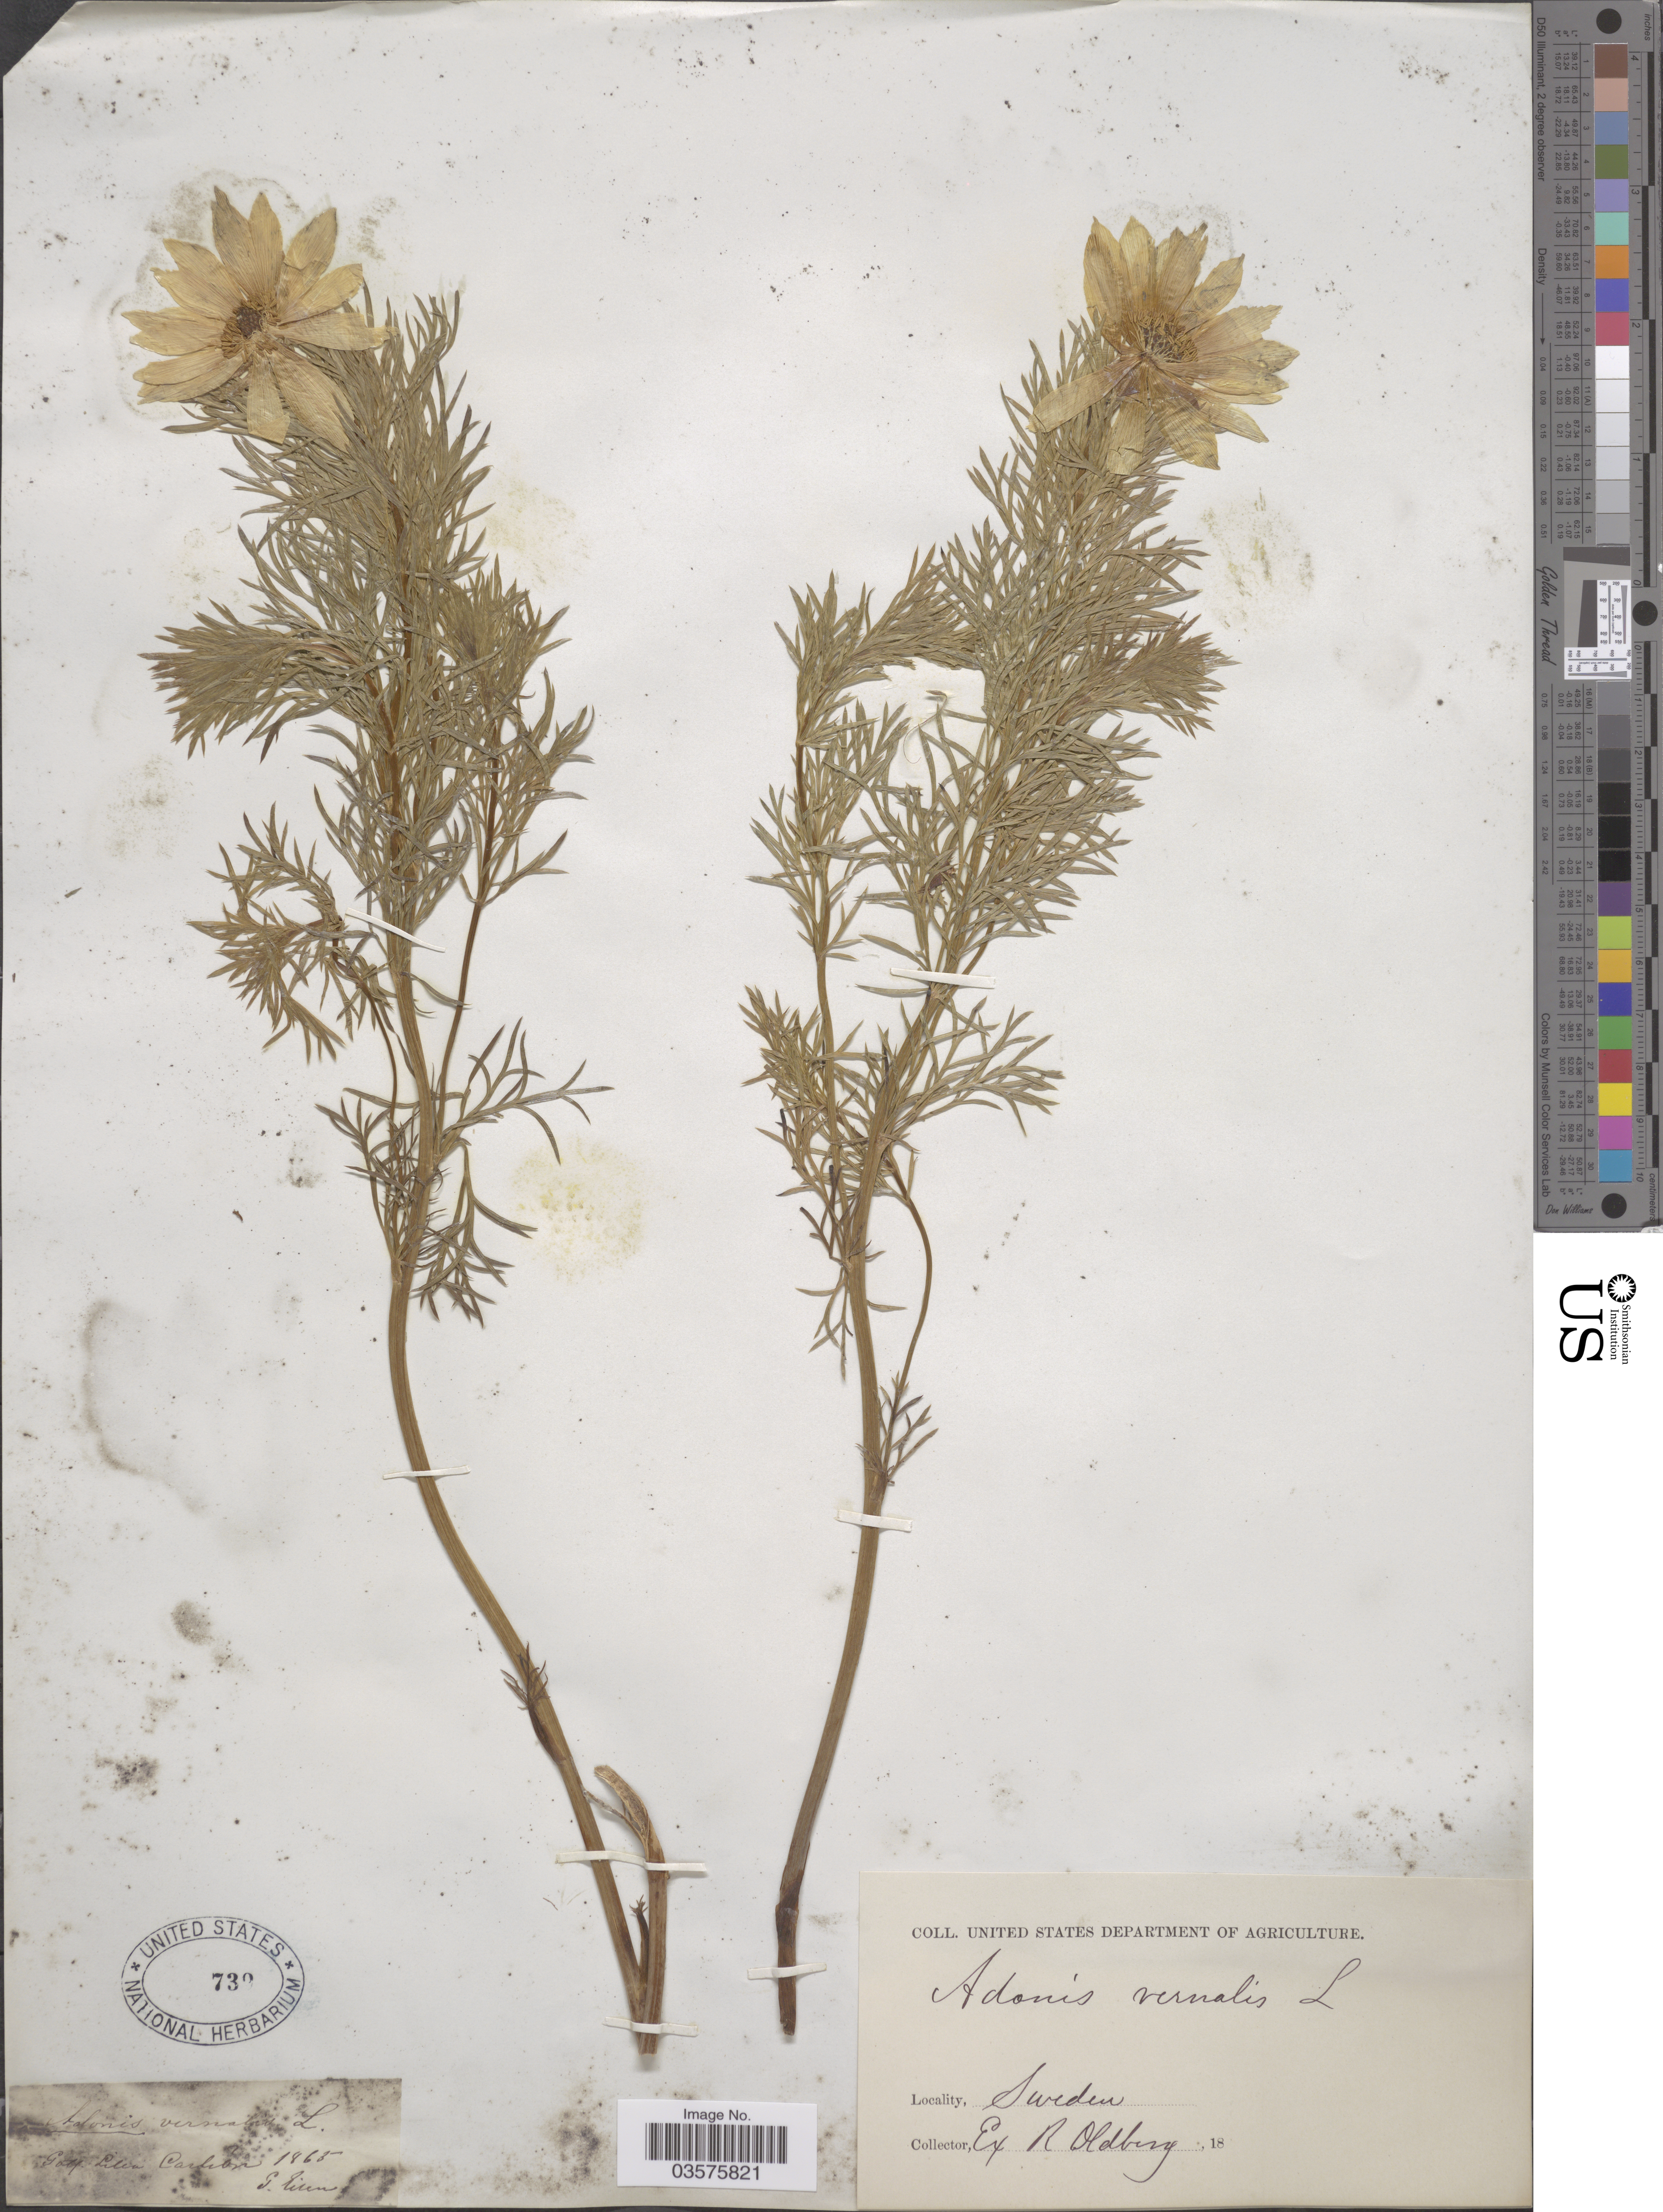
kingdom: Plantae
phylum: Tracheophyta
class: Magnoliopsida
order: Ranunculales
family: Ranunculaceae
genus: Adonis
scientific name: Adonis vernalis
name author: L.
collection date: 1865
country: Sweden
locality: Gotl. Lulea Carlion. [interpreted]